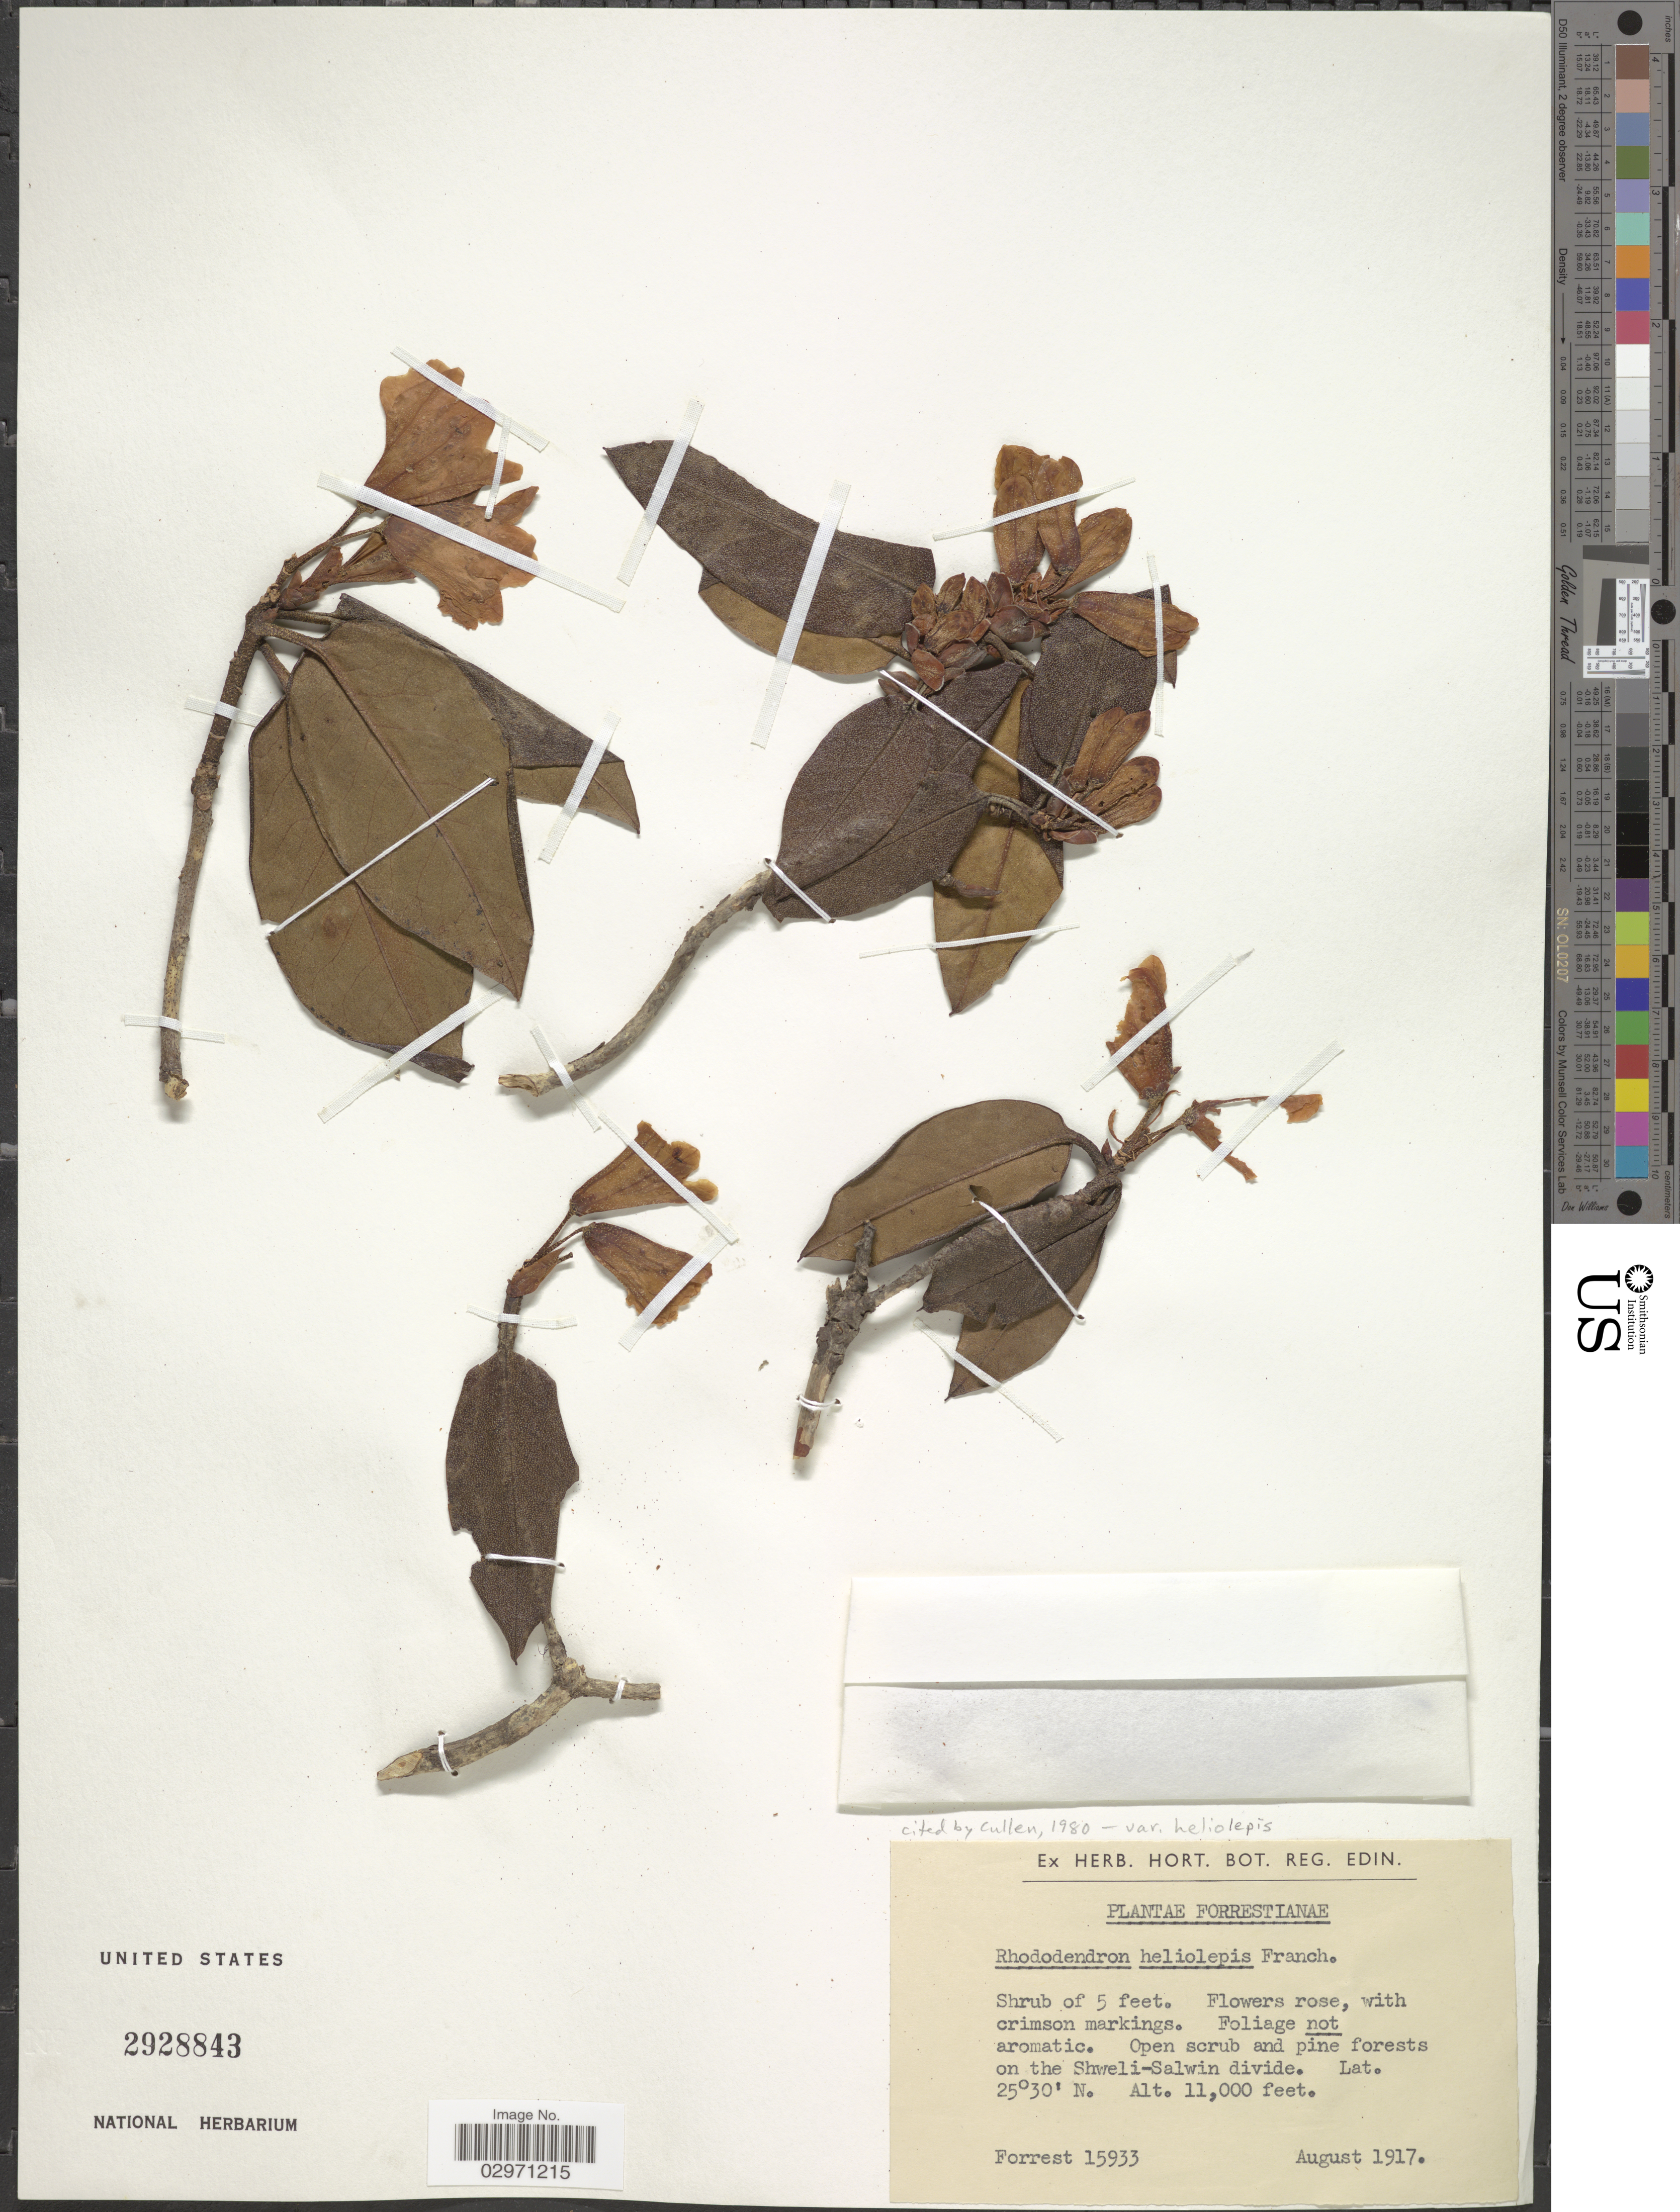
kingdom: Plantae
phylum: Tracheophyta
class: Magnoliopsida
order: Ericales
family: Ericaceae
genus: Rhododendron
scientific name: Rhododendron heliolepis var. heliolepis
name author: Franch.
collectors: -. Forrest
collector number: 15933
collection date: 1917-08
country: China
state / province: Yunnan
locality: On the Shweli-Salween divide.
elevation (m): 3353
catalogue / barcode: US 2928843